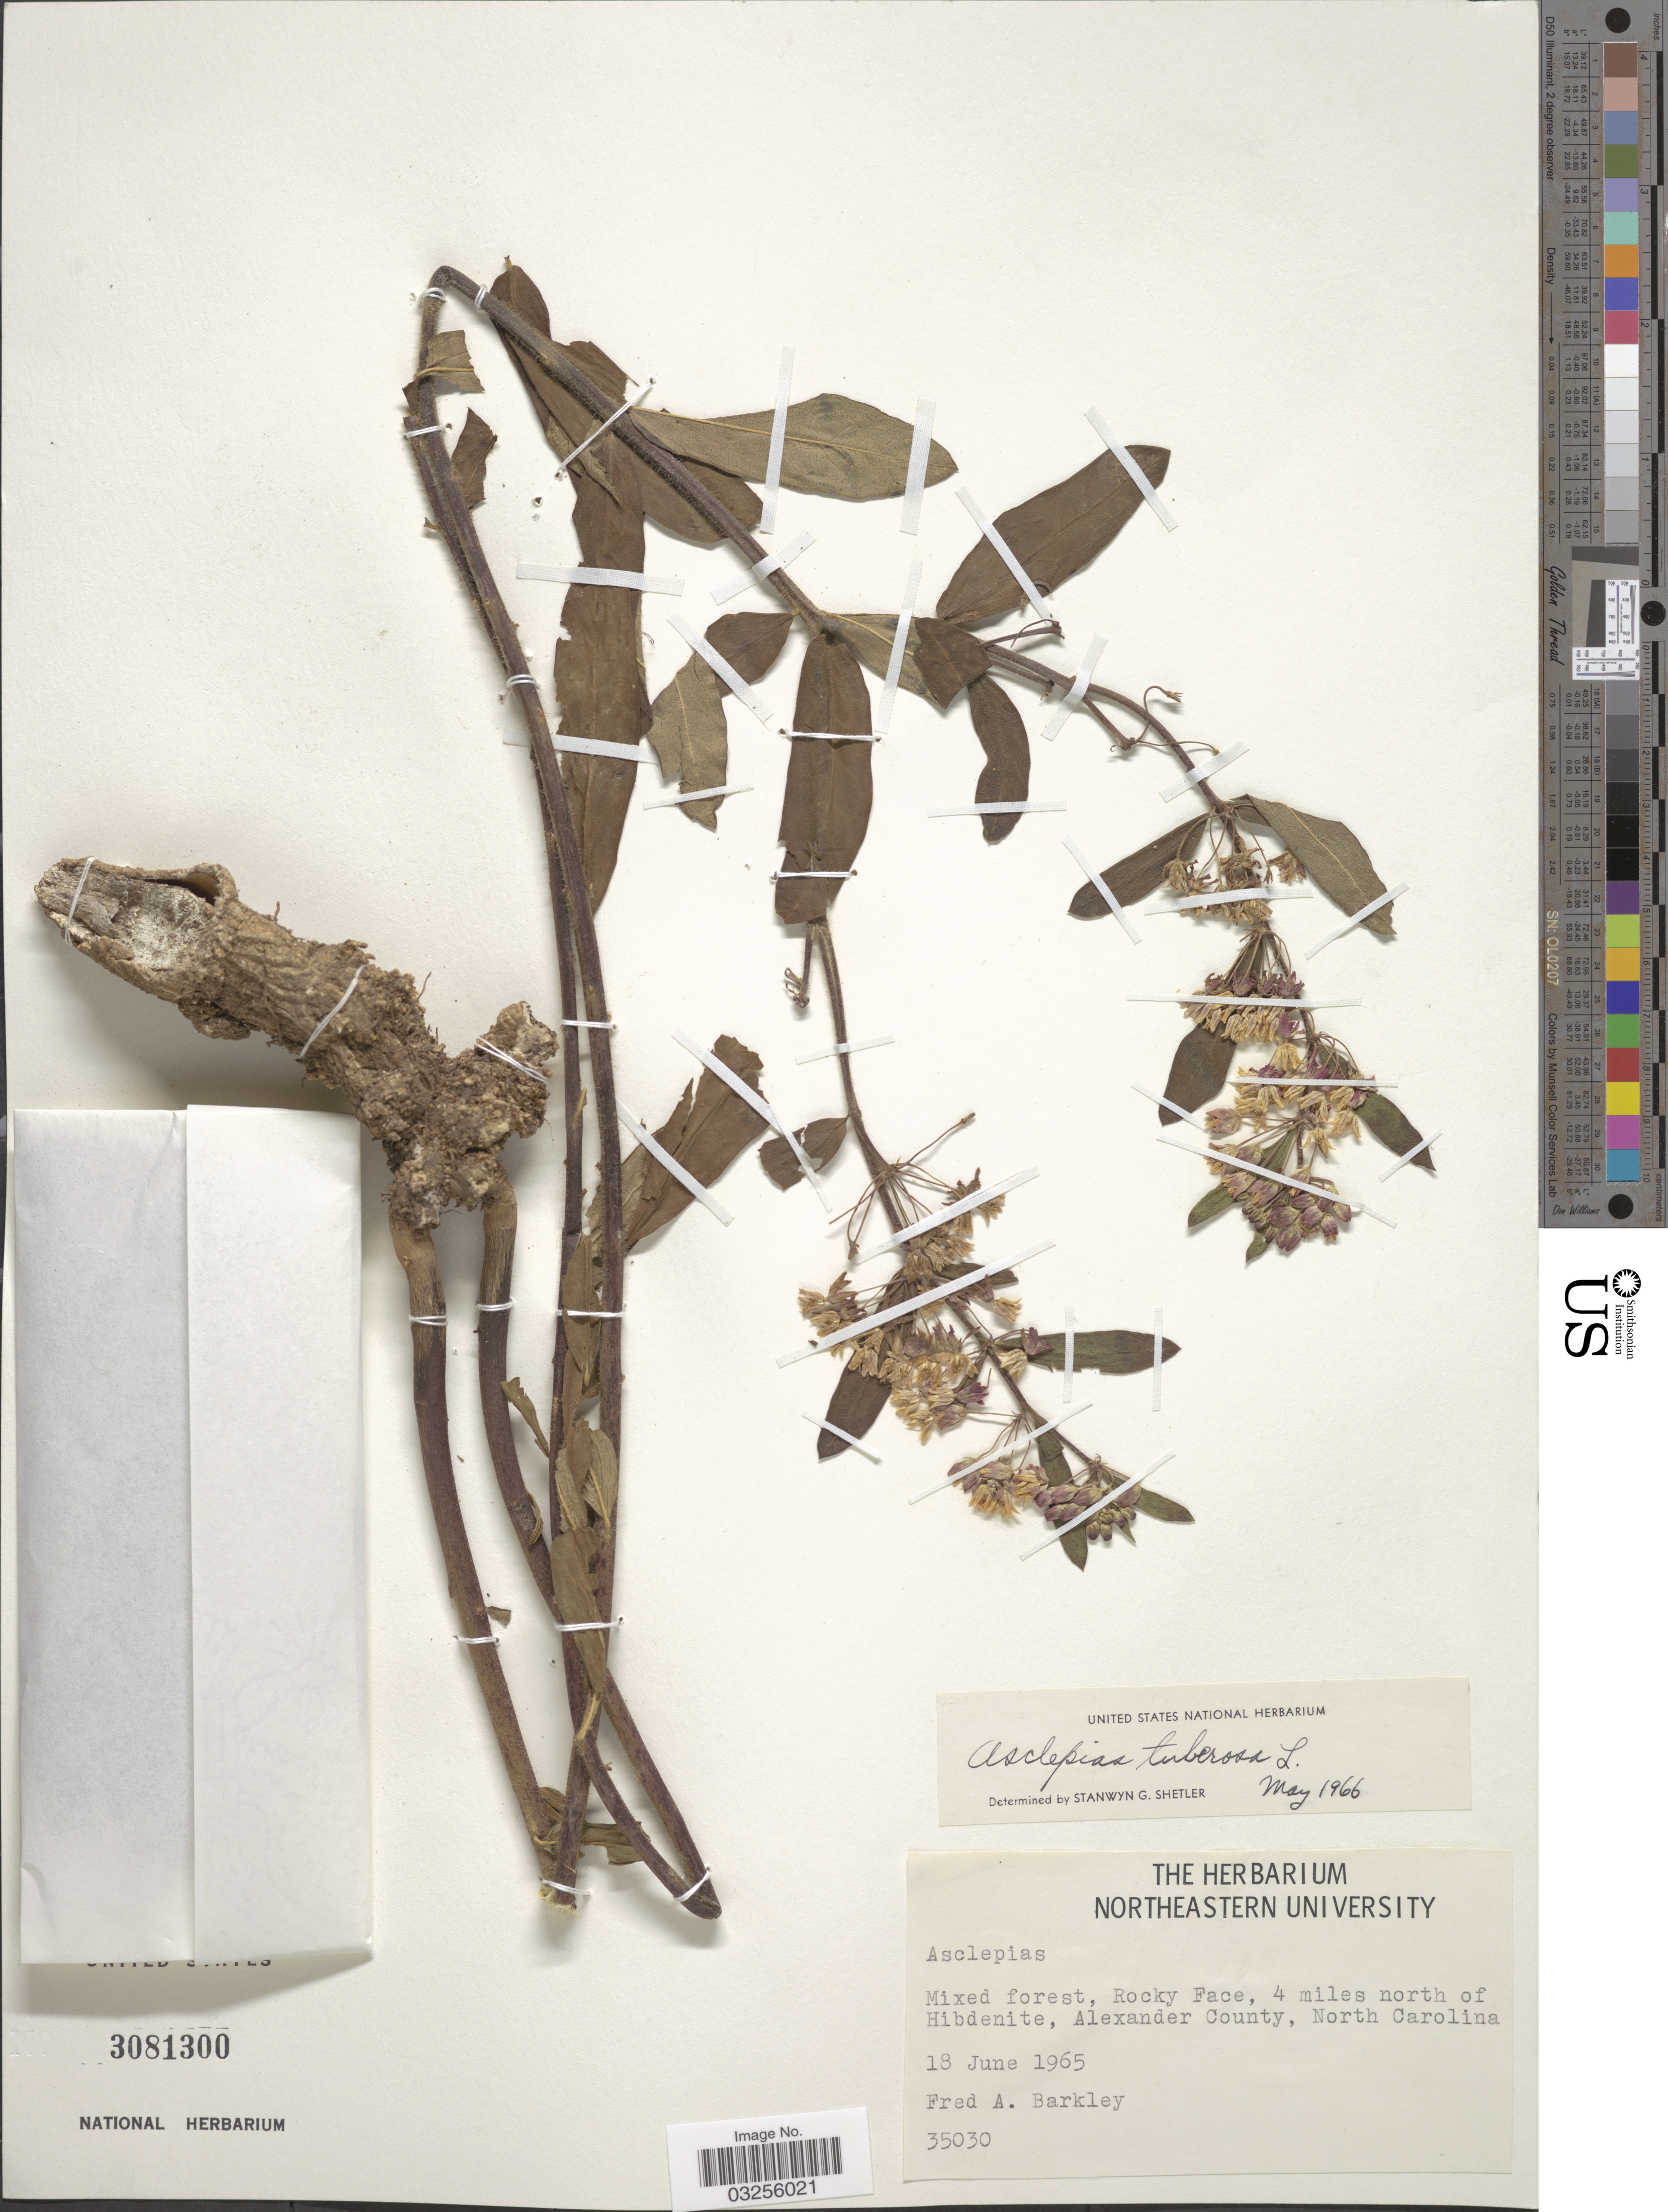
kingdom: Plantae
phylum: Tracheophyta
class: Magnoliopsida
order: Gentianales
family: Apocynaceae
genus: Asclepias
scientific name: Asclepias tuberosa subsp. tuberosa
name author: L.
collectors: F. A. Barkley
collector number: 35030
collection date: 1965-06-18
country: United States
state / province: North Carolina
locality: Mixed forest, Rocky Face, 4 miles north of Hibdenite, Alexander County.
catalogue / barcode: US 3081300